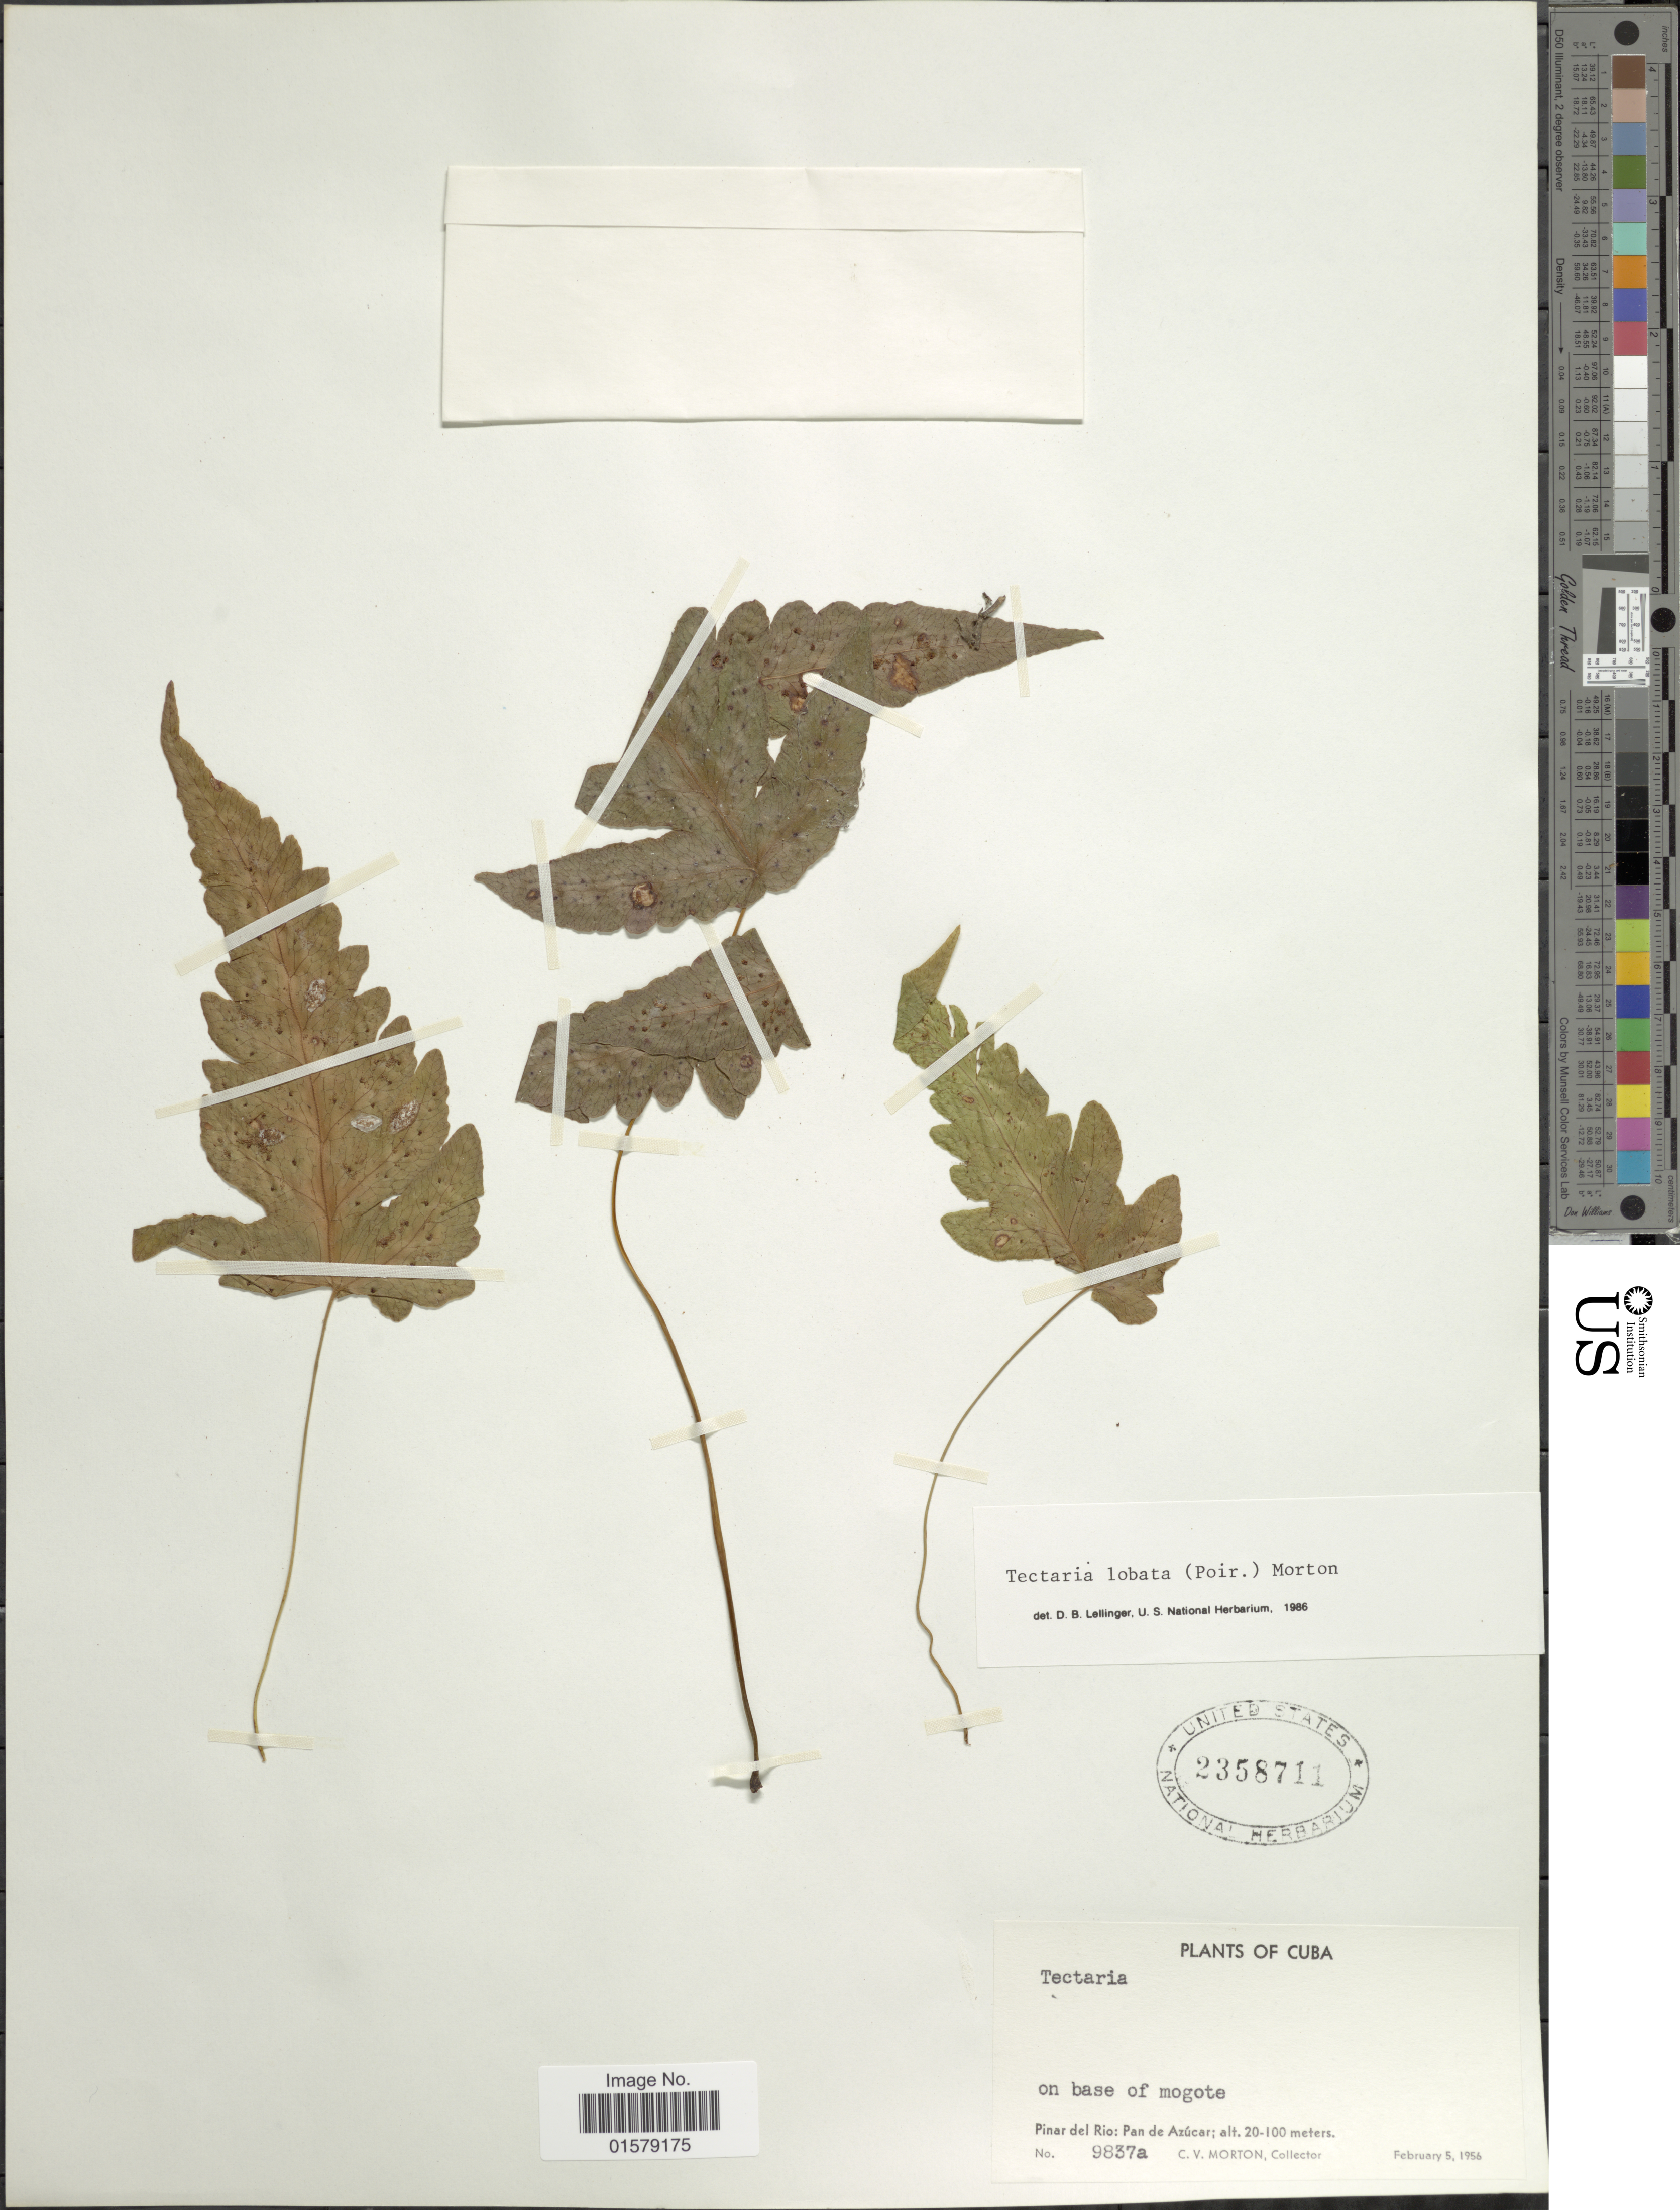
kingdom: Plantae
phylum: Tracheophyta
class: Polypodiopsida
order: Polypodiales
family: Tectariaceae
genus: Tectaria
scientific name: Tectaria fimbriata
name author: (Willd.) Lourteig & Proctor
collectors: C. V. Morton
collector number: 9837a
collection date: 1956-02-05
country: Cuba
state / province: Pinar del Río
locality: Pan de Azucar, on base of mogote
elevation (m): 20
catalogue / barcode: US 2358711